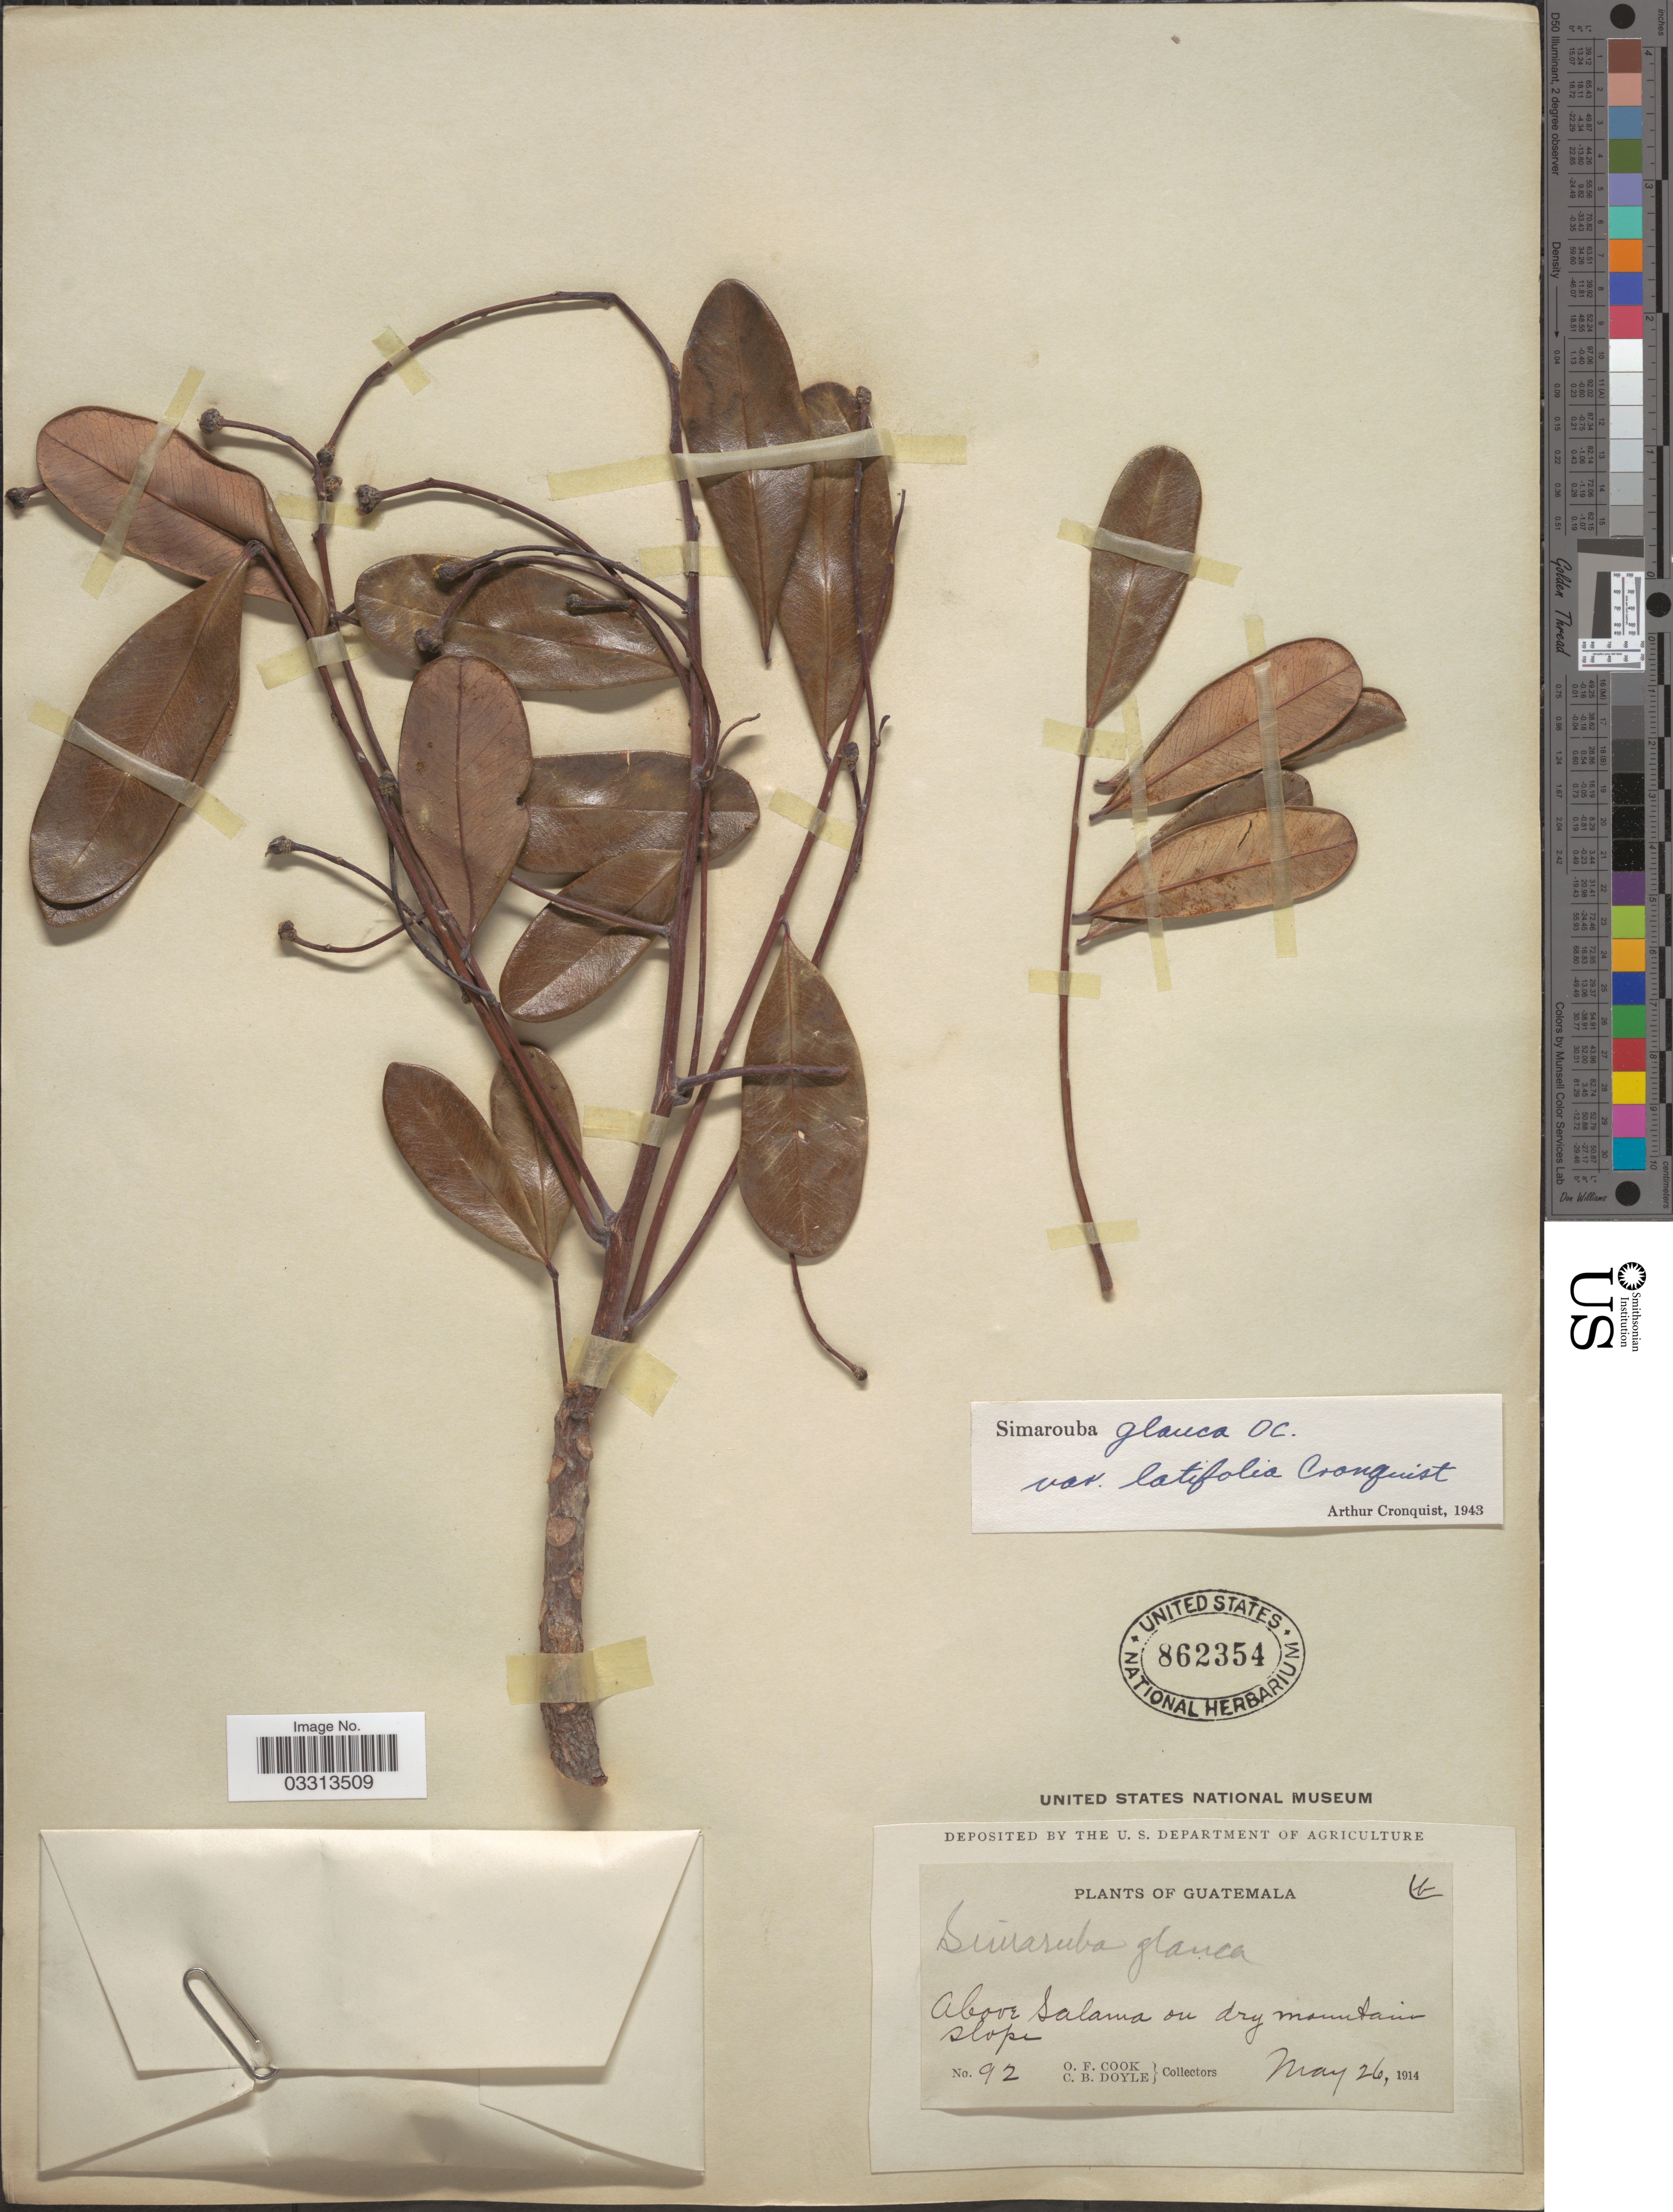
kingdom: Plantae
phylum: Tracheophyta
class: Magnoliopsida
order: Sapindales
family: Simaroubaceae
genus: Simarouba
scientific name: Simarouba glauca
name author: DC.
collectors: O. F. Cook & C. Doyle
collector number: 92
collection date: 1914-05-26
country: Guatemala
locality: Above Salama on dry mountain slope.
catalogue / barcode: US 862354